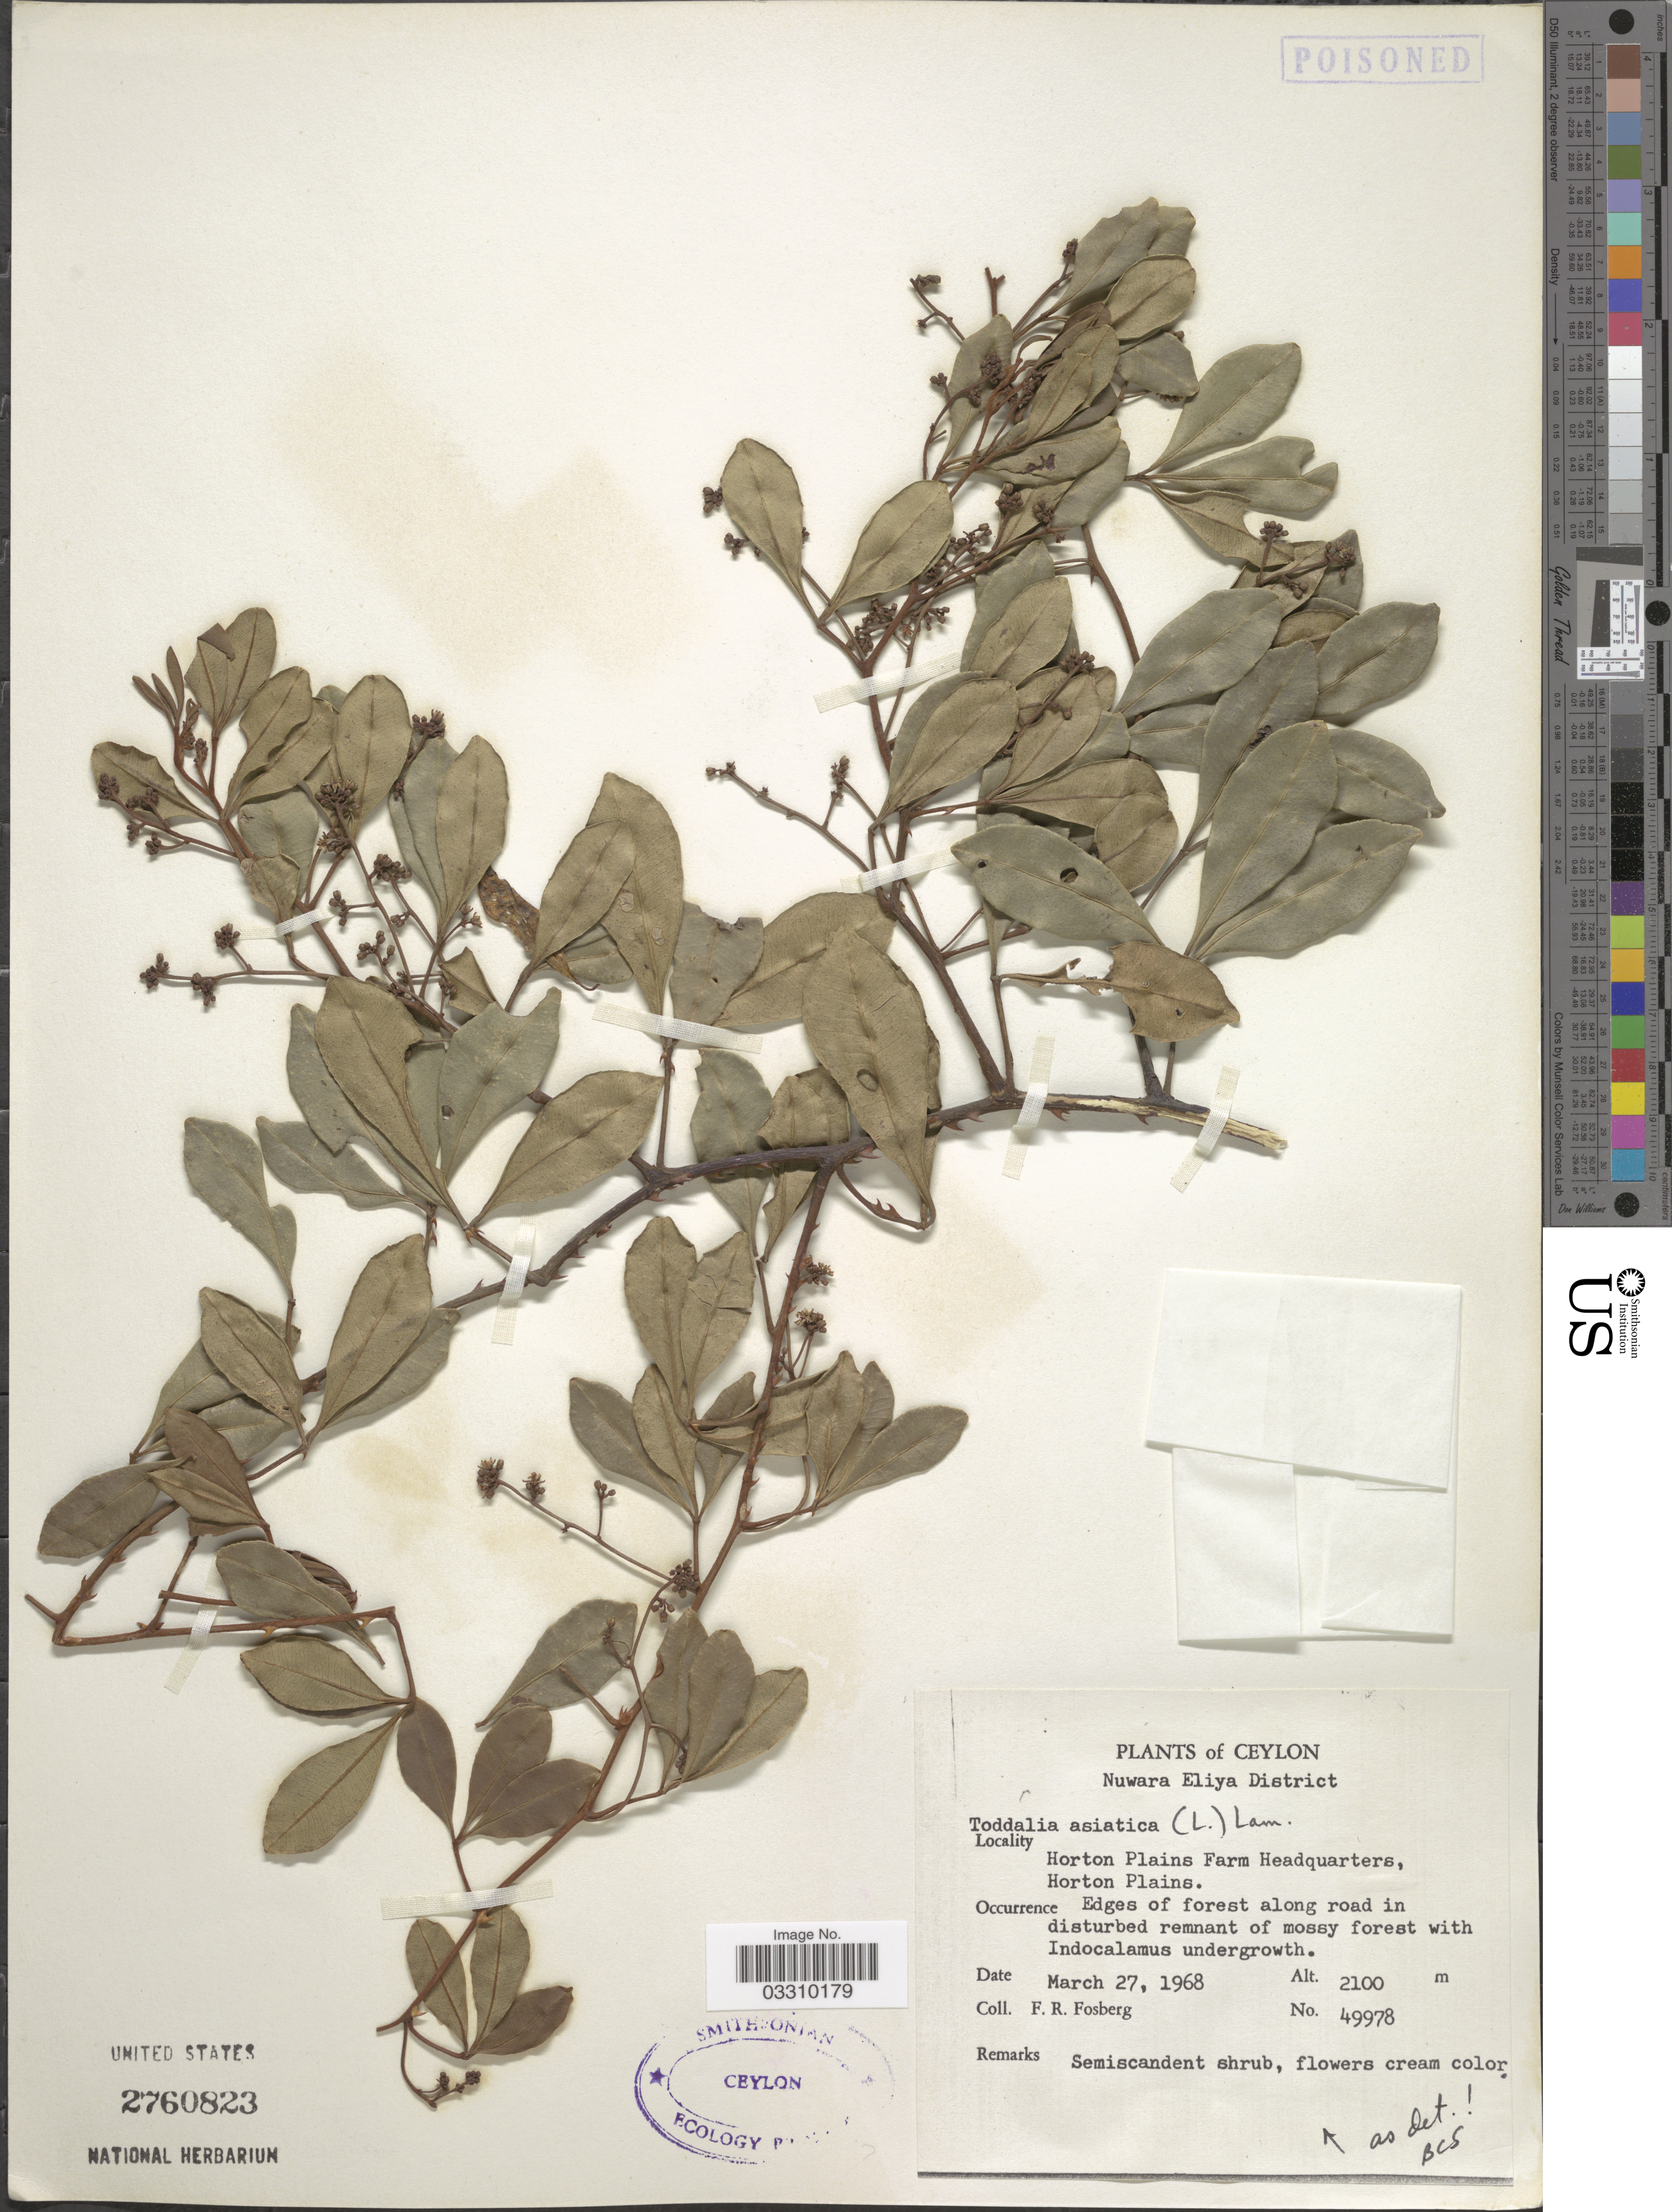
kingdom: Plantae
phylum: Tracheophyta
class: Magnoliopsida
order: Sapindales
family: Rutaceae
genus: Zanthoxylum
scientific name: Zanthoxylum asiaticum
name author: (L.) Appelhans et al.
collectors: F. R. Fosberg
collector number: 49978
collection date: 1968-03-27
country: Sri Lanka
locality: Ceylon. Nuwara Eliya District. Horton Plains Farm Headquarters, Horton Plains.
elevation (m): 2100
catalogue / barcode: US 2760823